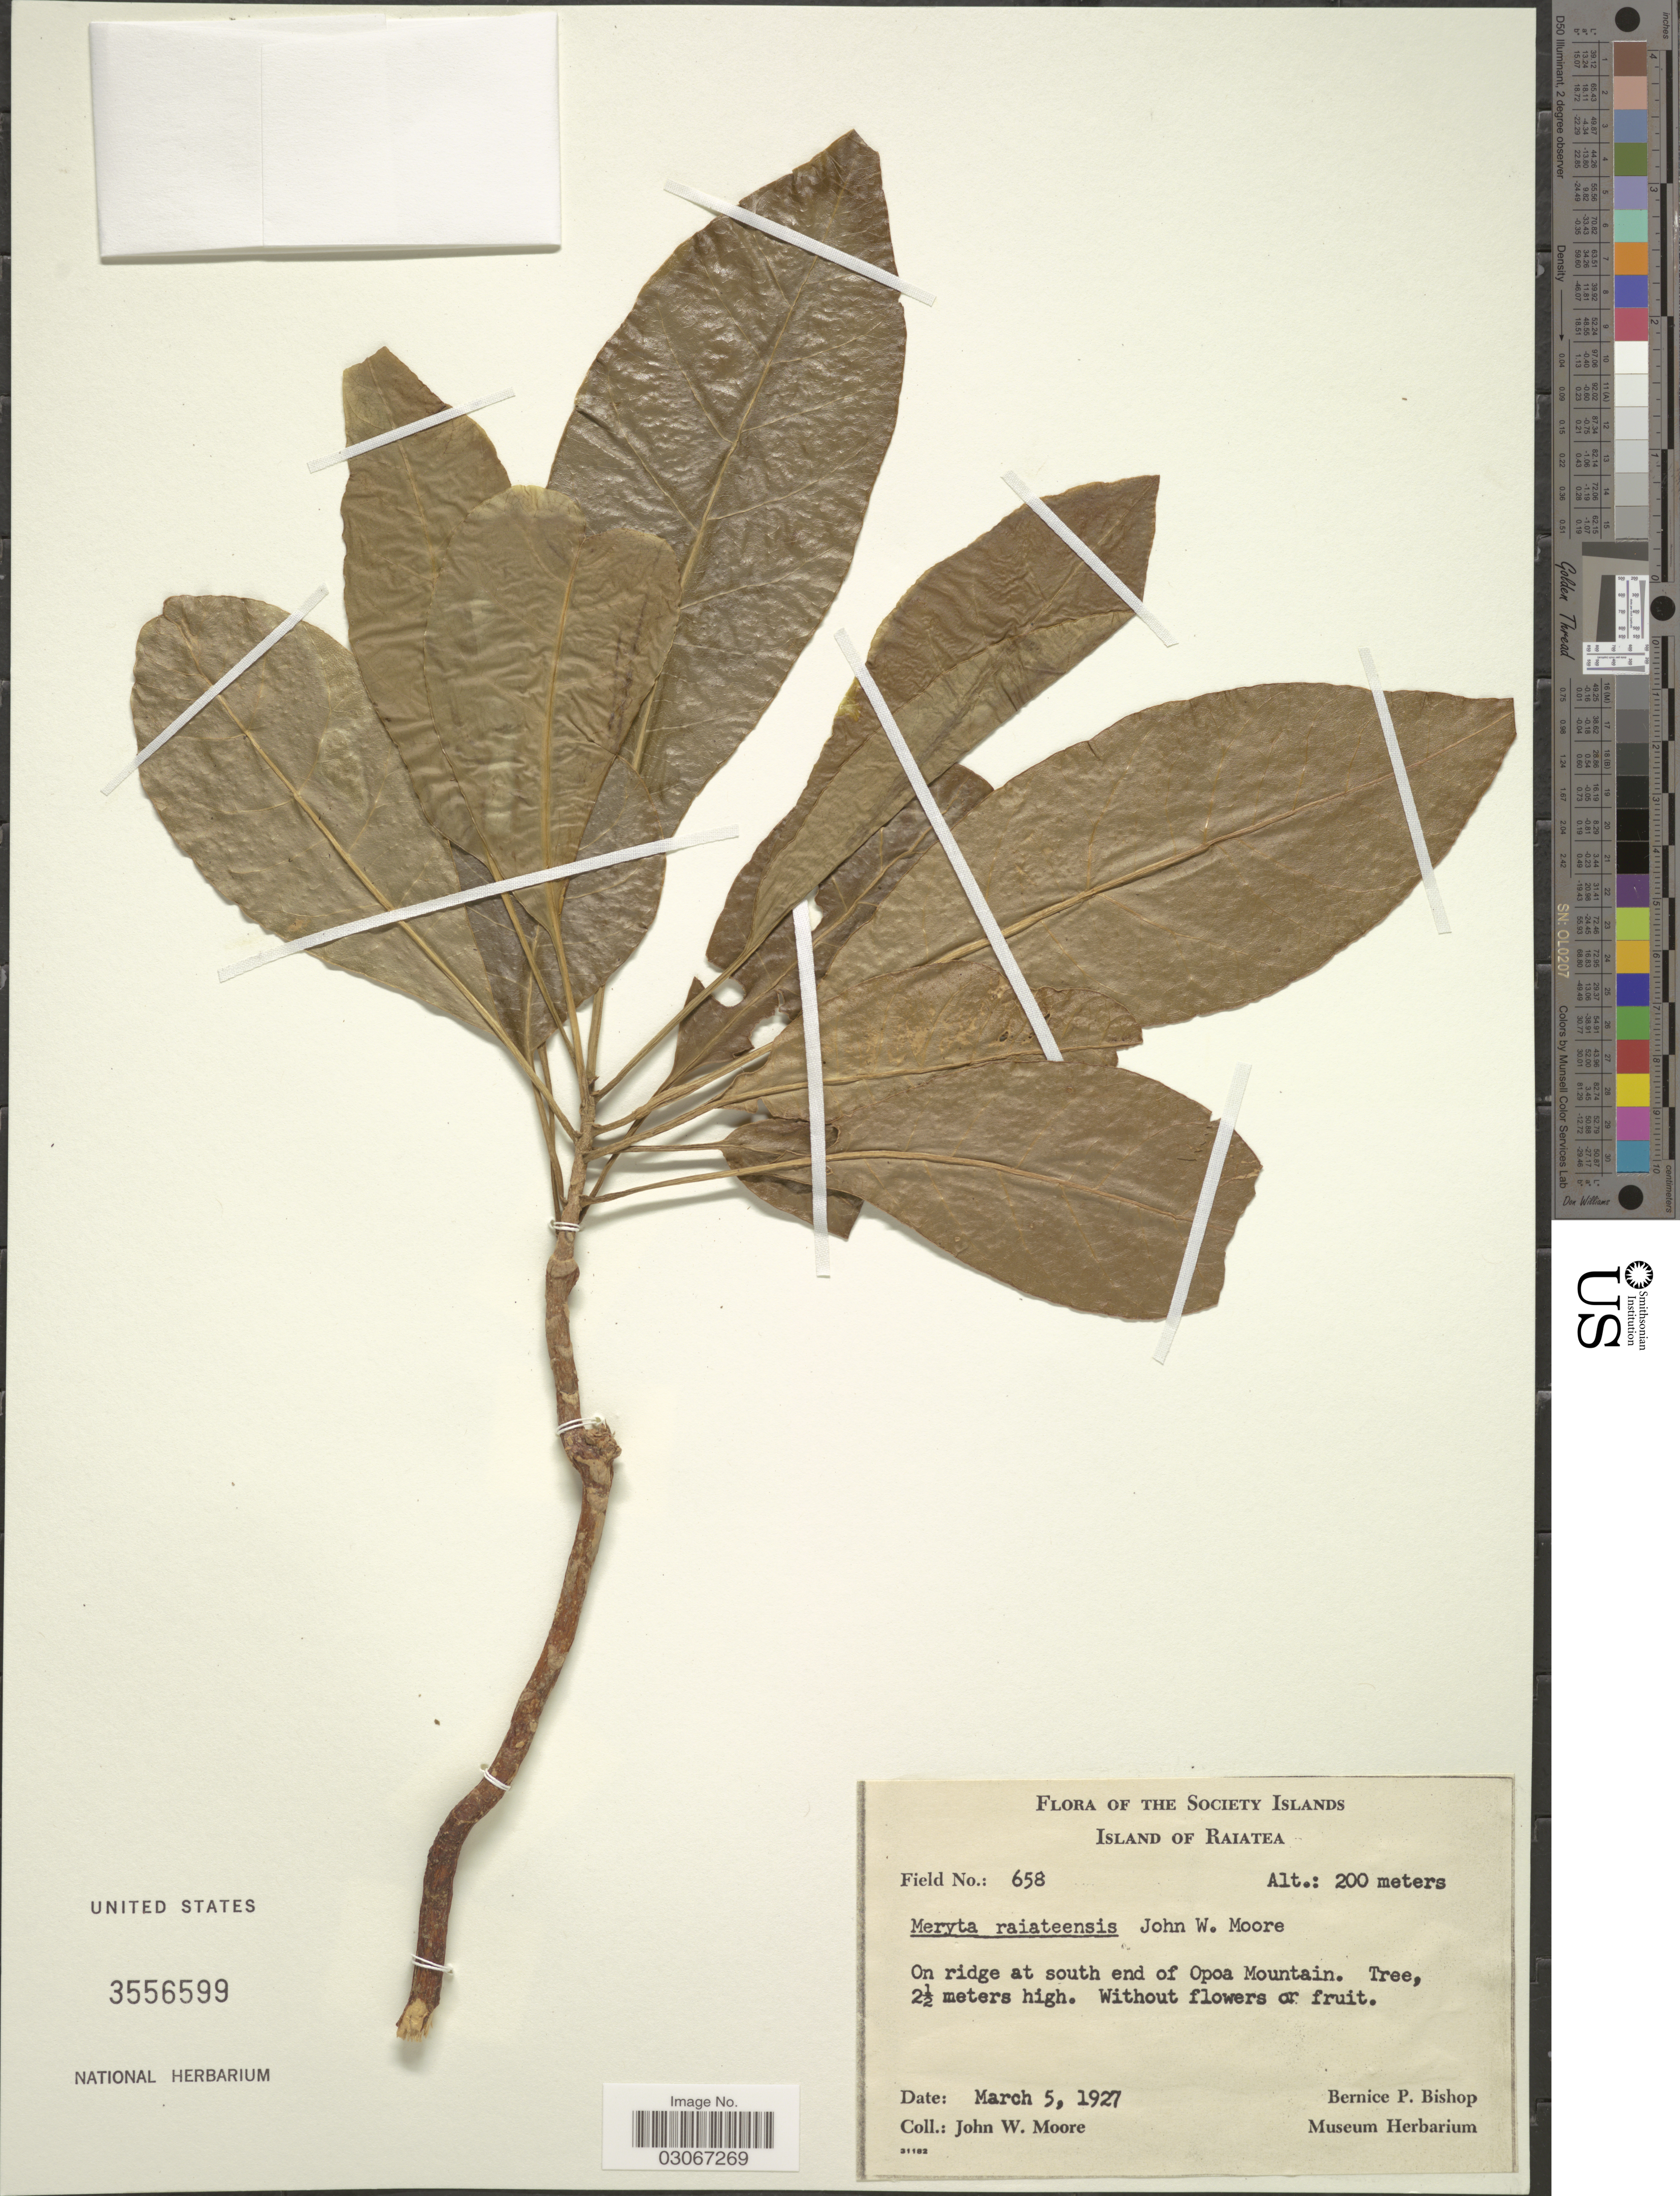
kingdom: Plantae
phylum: Tracheophyta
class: Magnoliopsida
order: Apiales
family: Araliaceae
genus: Meryta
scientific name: Meryta raiateensis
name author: J.W. Moore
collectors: J. Moore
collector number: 658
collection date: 1927-03-05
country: French Polynesia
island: Raiatea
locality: Island of Raiatea, On ridge at south end of Opoa Mountain, The Society Islands.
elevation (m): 200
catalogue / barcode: US 3556599